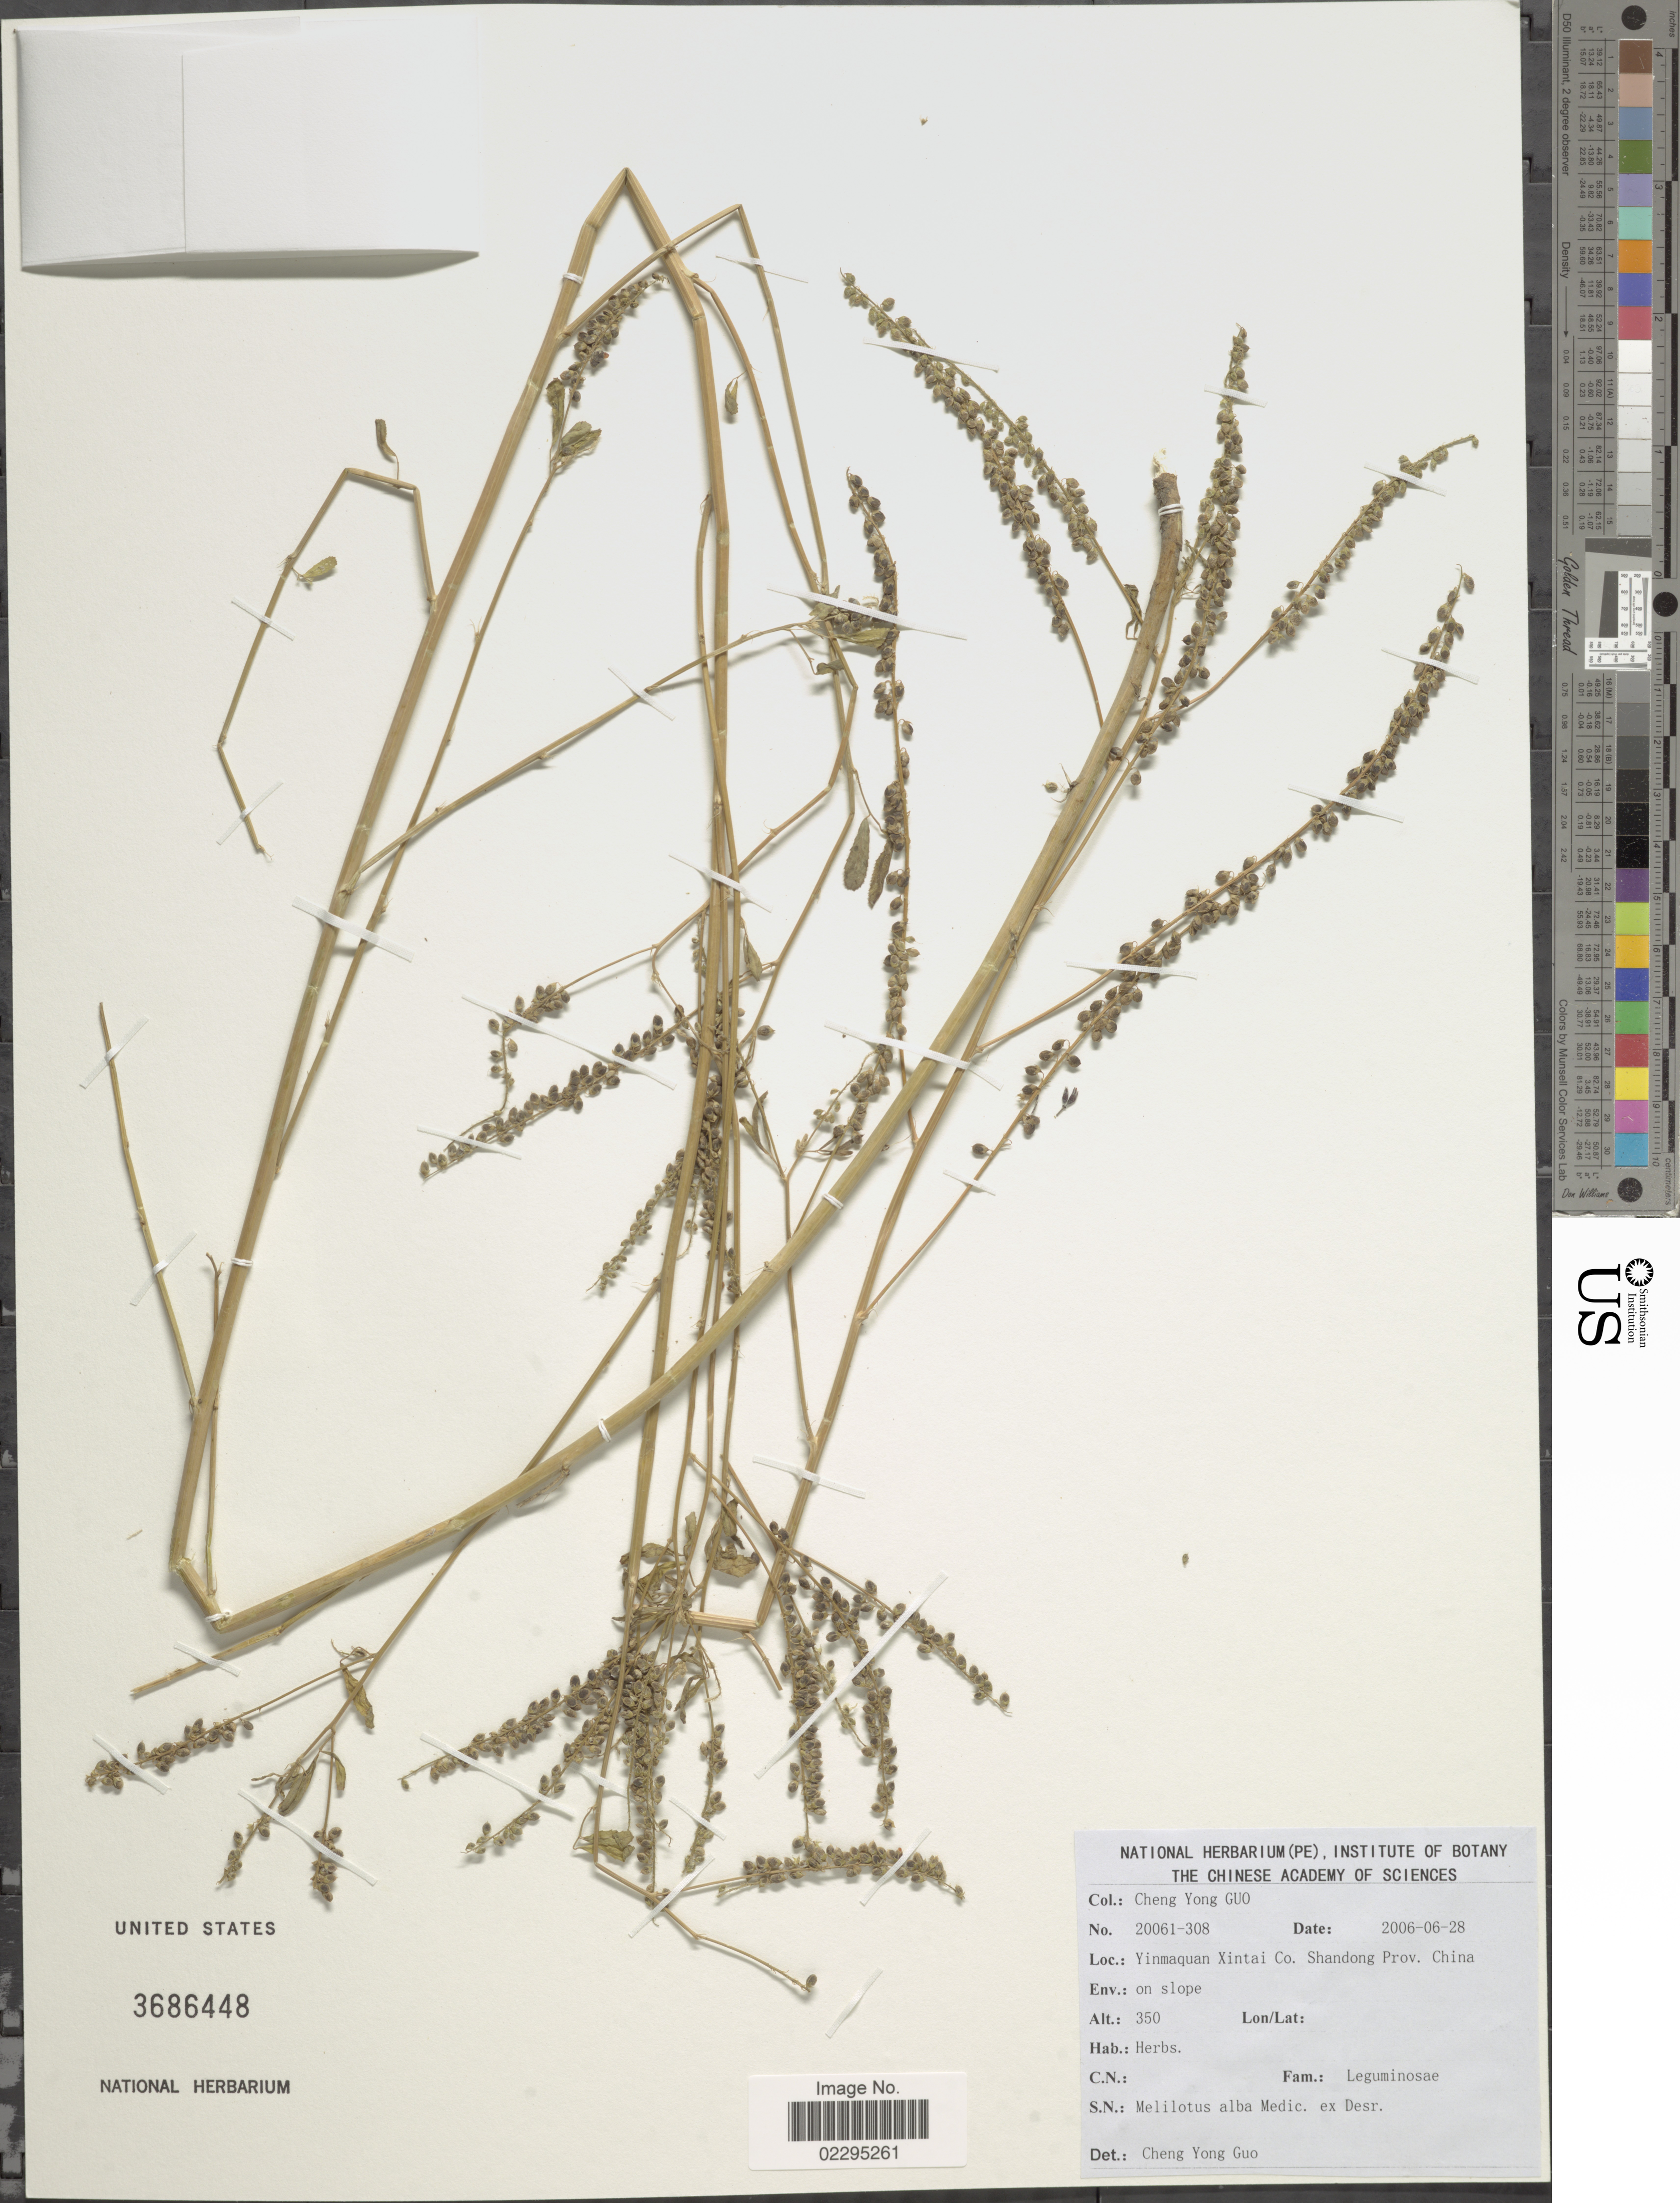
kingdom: Plantae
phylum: Tracheophyta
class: Magnoliopsida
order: Fabales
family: Fabaceae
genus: Melilotus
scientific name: Melilotus albus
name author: Medik.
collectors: C. Y. Guo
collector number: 20061-308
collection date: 2006-06-28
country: China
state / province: Shandong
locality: Tinmaquan Xintai co, Shandong Prov. China.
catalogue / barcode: US 3686448